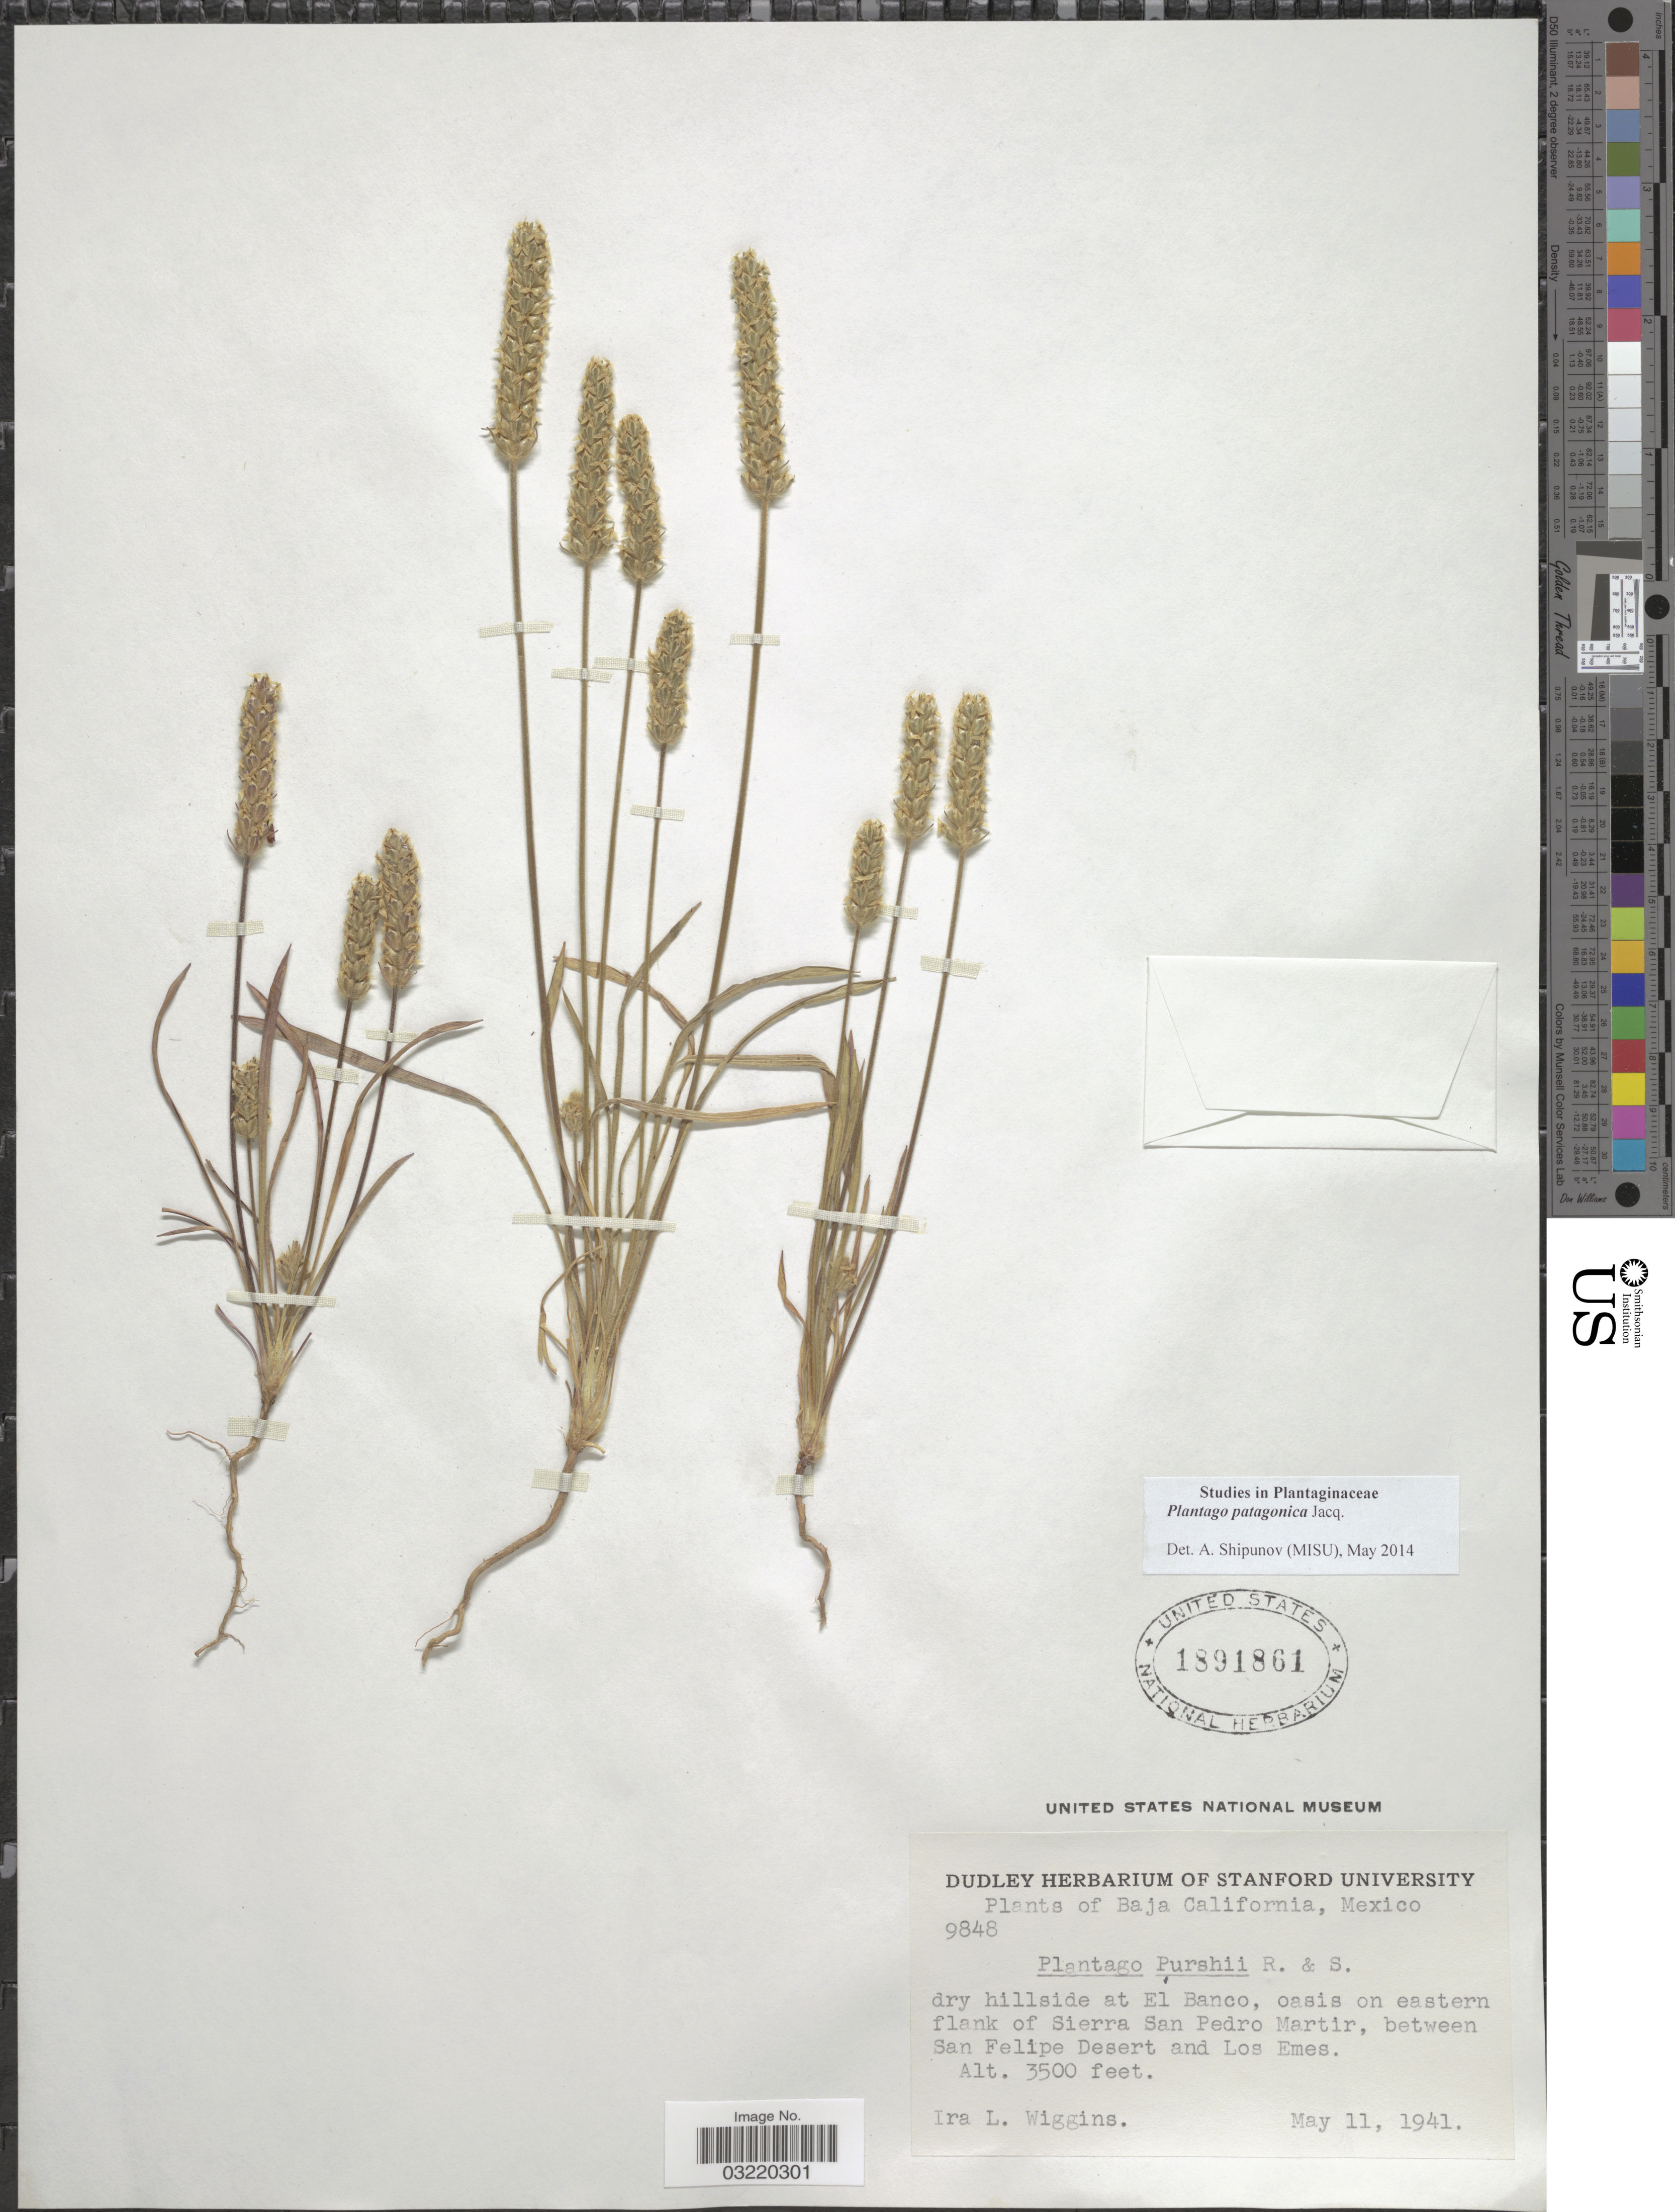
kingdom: Plantae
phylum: Tracheophyta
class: Magnoliopsida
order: Lamiales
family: Plantaginaceae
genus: Plantago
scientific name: Plantago patagonica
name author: Jacq.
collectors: I. L. Wiggins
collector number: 9848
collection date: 1941-05-11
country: Mexico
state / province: Baja California Norte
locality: Dry hillside at El Banco, oasis on eastern flank of Sierra San Pedro Martir, between San Felipe Desert and Los Emes.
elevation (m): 1067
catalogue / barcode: US 1891861